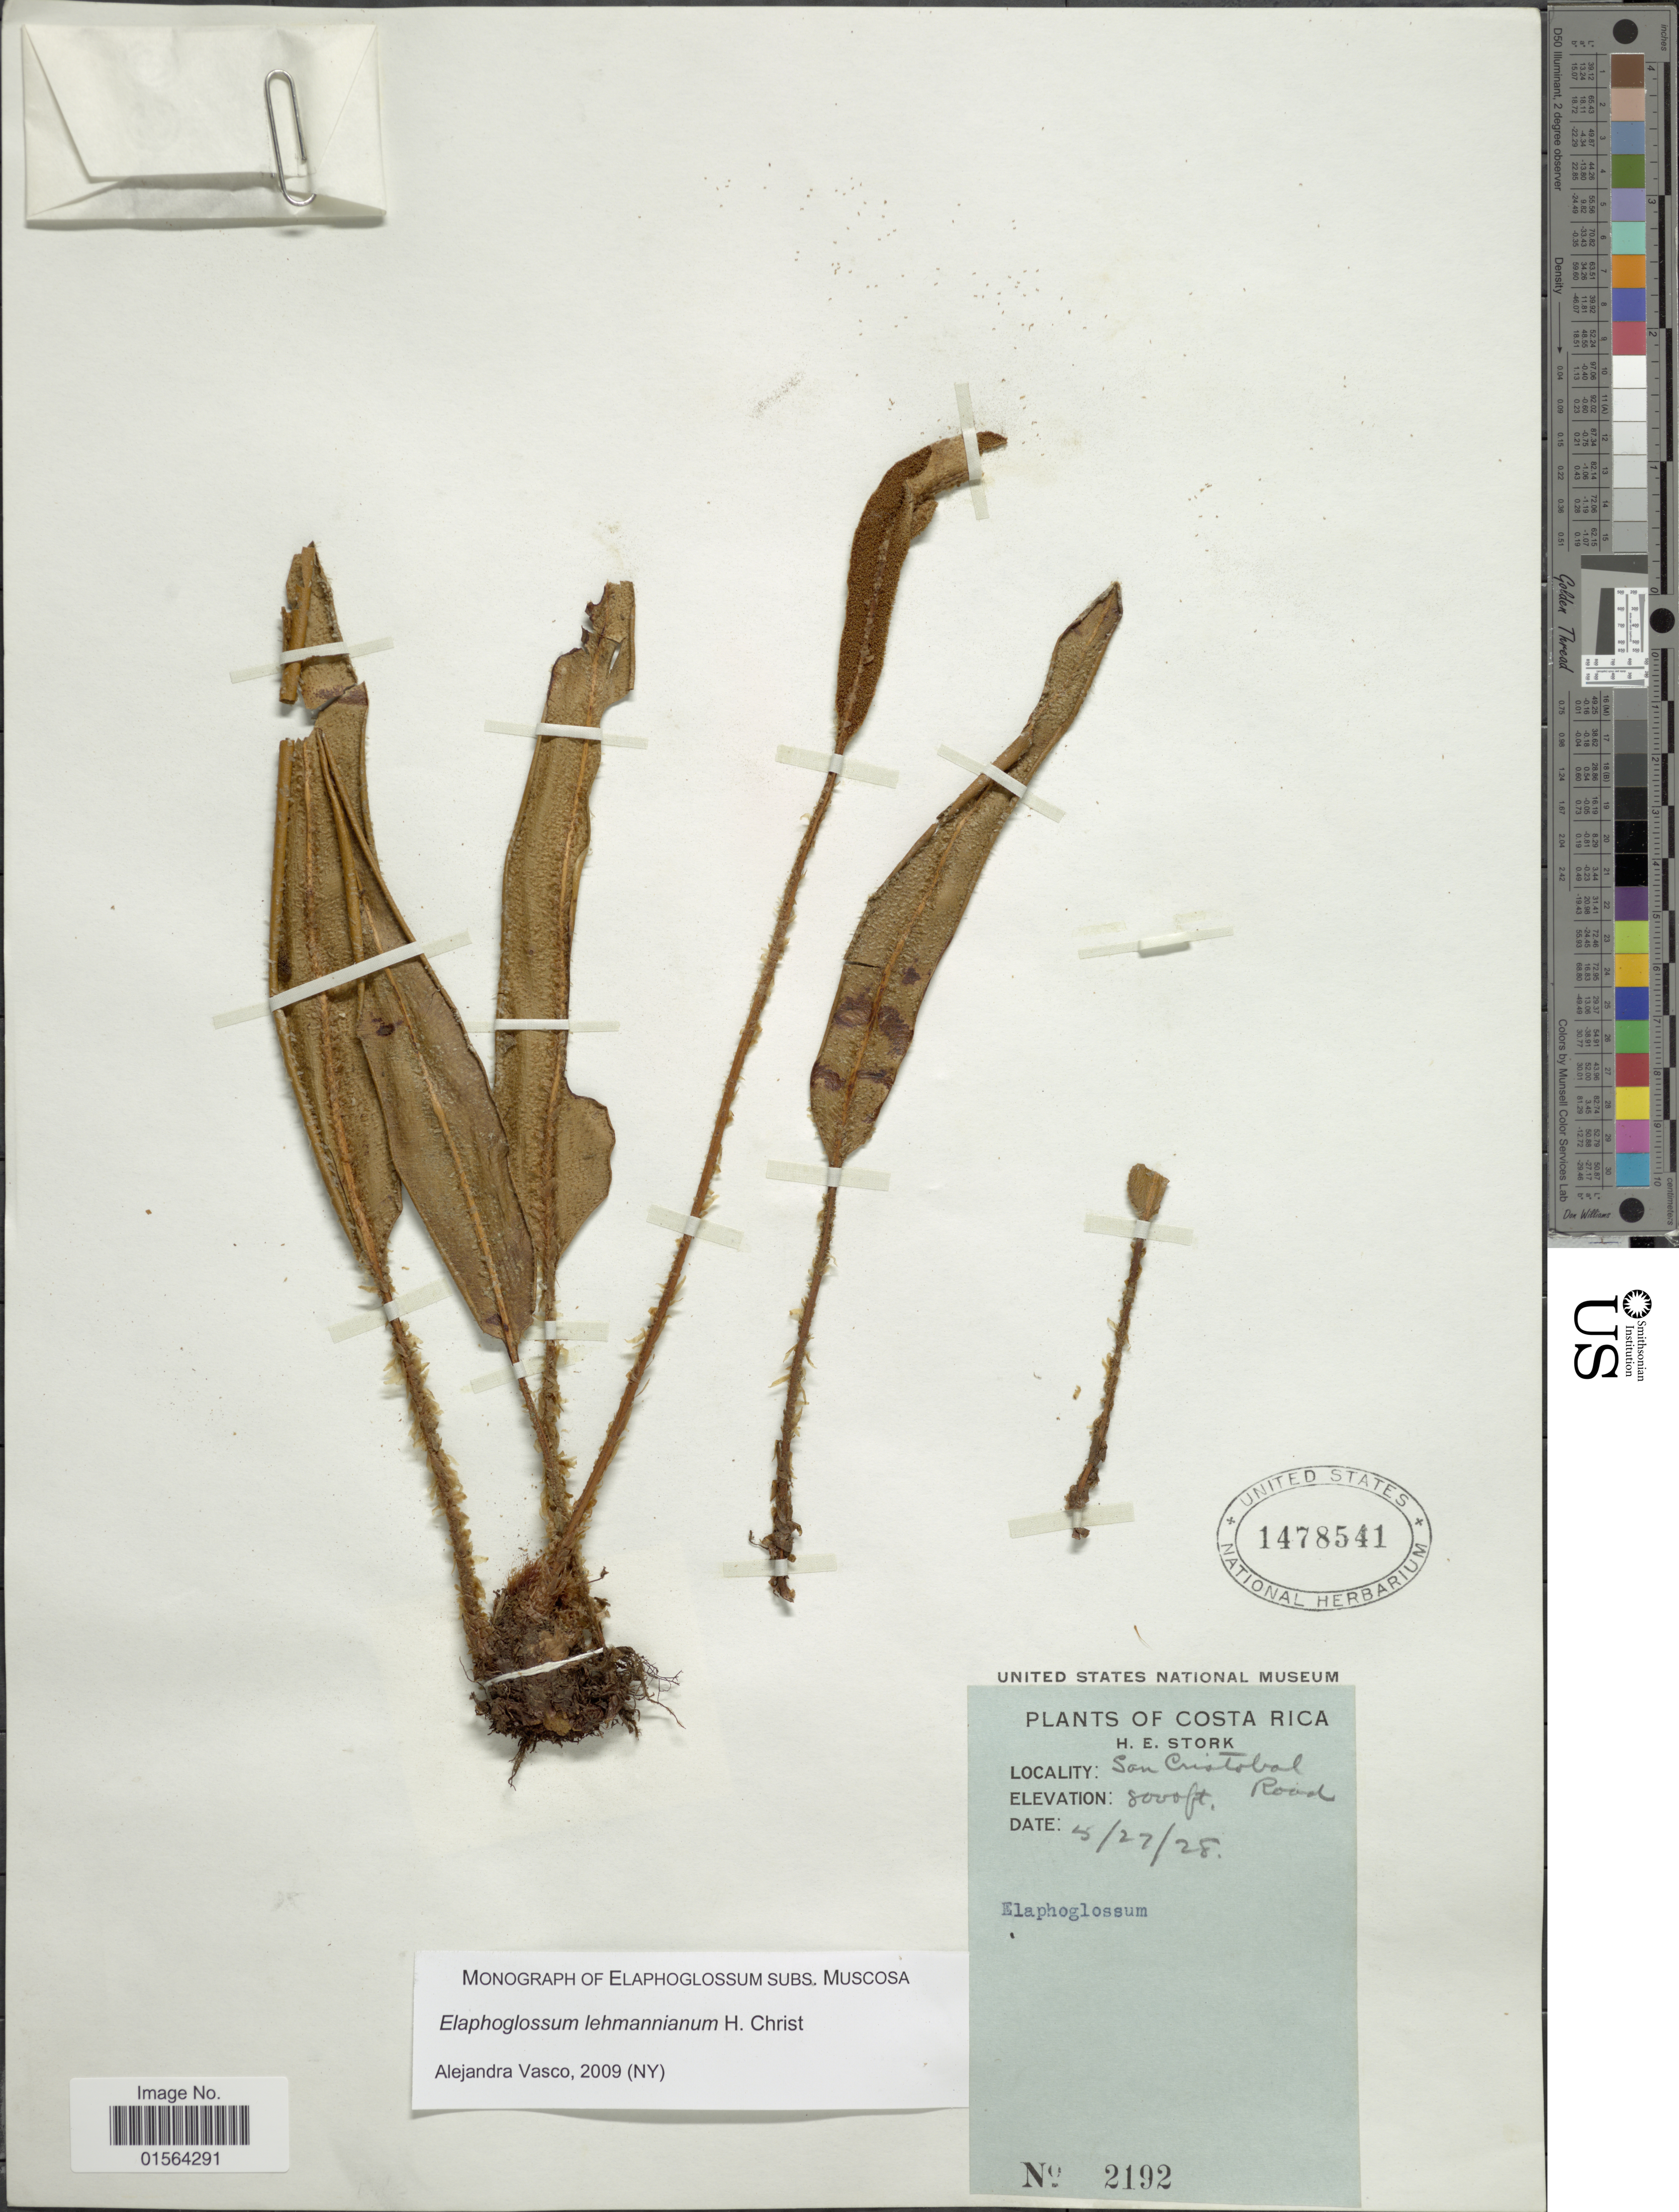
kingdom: Plantae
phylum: Tracheophyta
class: Polypodiopsida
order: Polypodiales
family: Dryopteridaceae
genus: Elaphoglossum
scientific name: Elaphoglossum lehmannianum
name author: Christ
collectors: H. E. Stork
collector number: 2192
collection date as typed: Transcribed d/m/y: 27/5/28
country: Costa Rica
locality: San Cristobal Road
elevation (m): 2438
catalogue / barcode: US 1478541